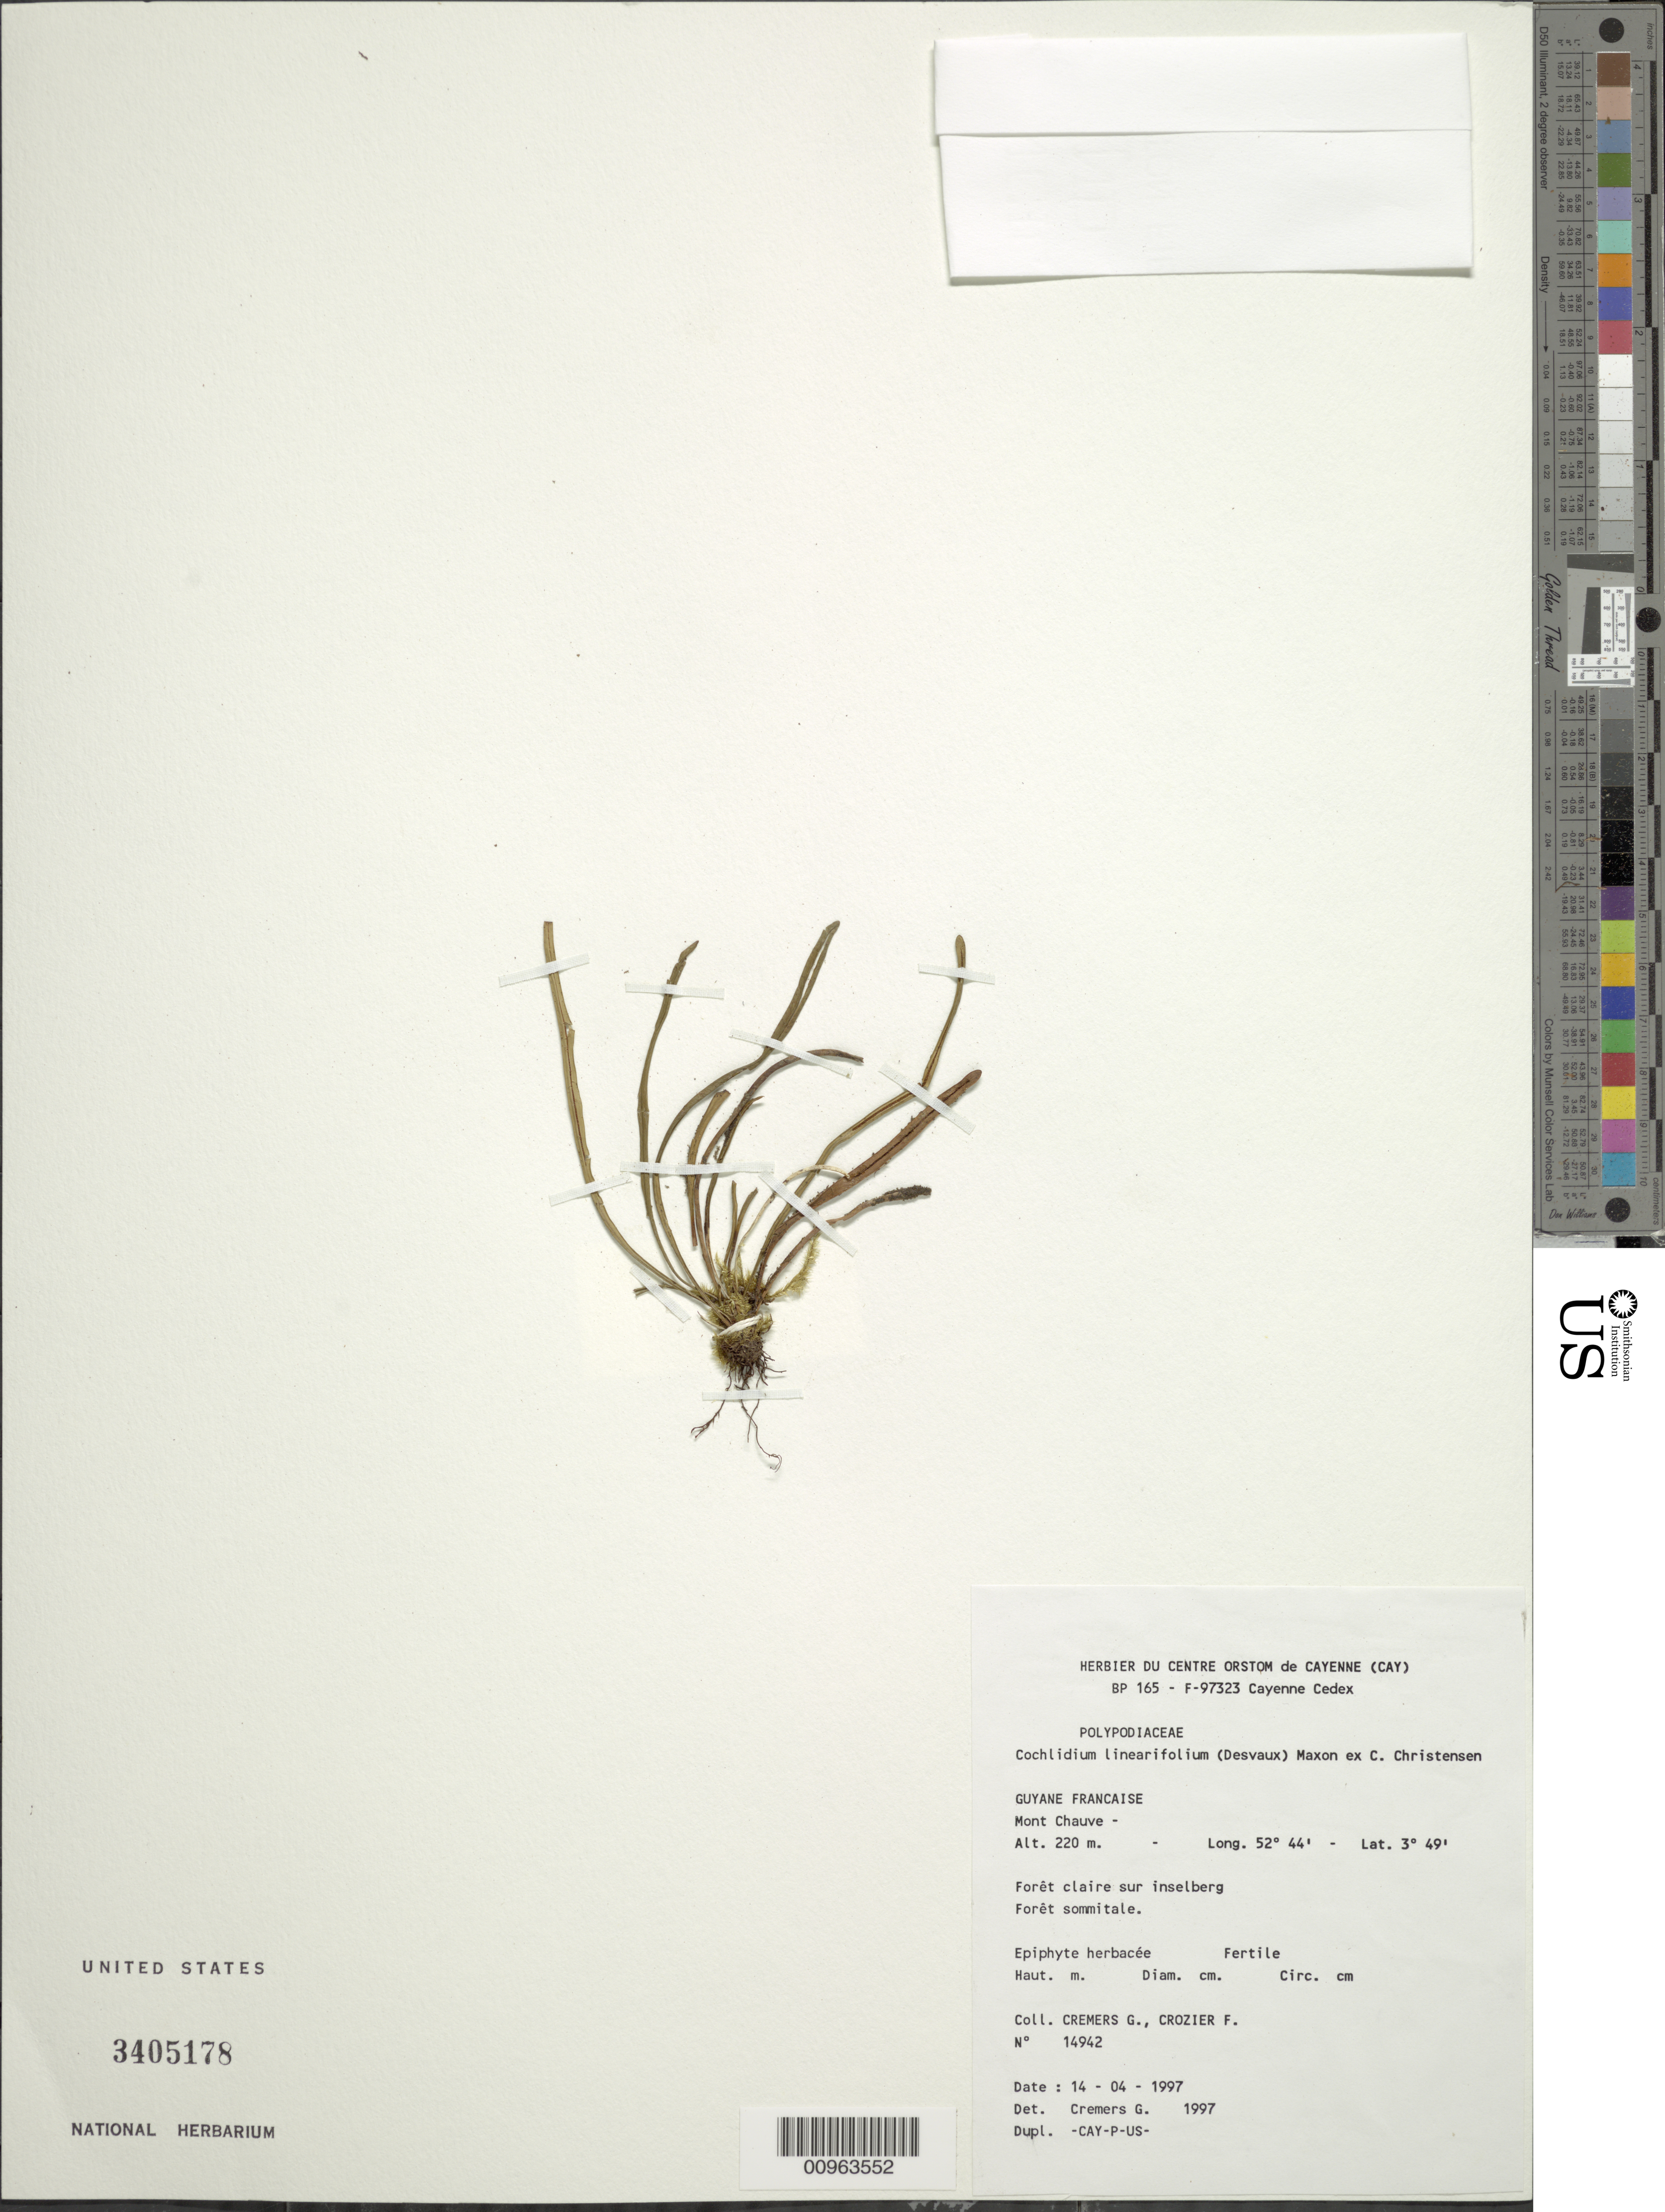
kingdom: Plantae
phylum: Tracheophyta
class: Polypodiopsida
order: Polypodiales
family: Polypodiaceae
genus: Cochlidium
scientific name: Cochlidium linearifolium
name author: (Desv.) Maxon ex C. Chr.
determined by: Cremers, Georges A.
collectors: G. Cremers & F. Crozier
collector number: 14942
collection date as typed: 14-Apr-97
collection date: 1997-04-14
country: French Guiana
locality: Mont Chauve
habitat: Forêt claire sur inselberg; forêt sommitale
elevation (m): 220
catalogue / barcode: US 3405178